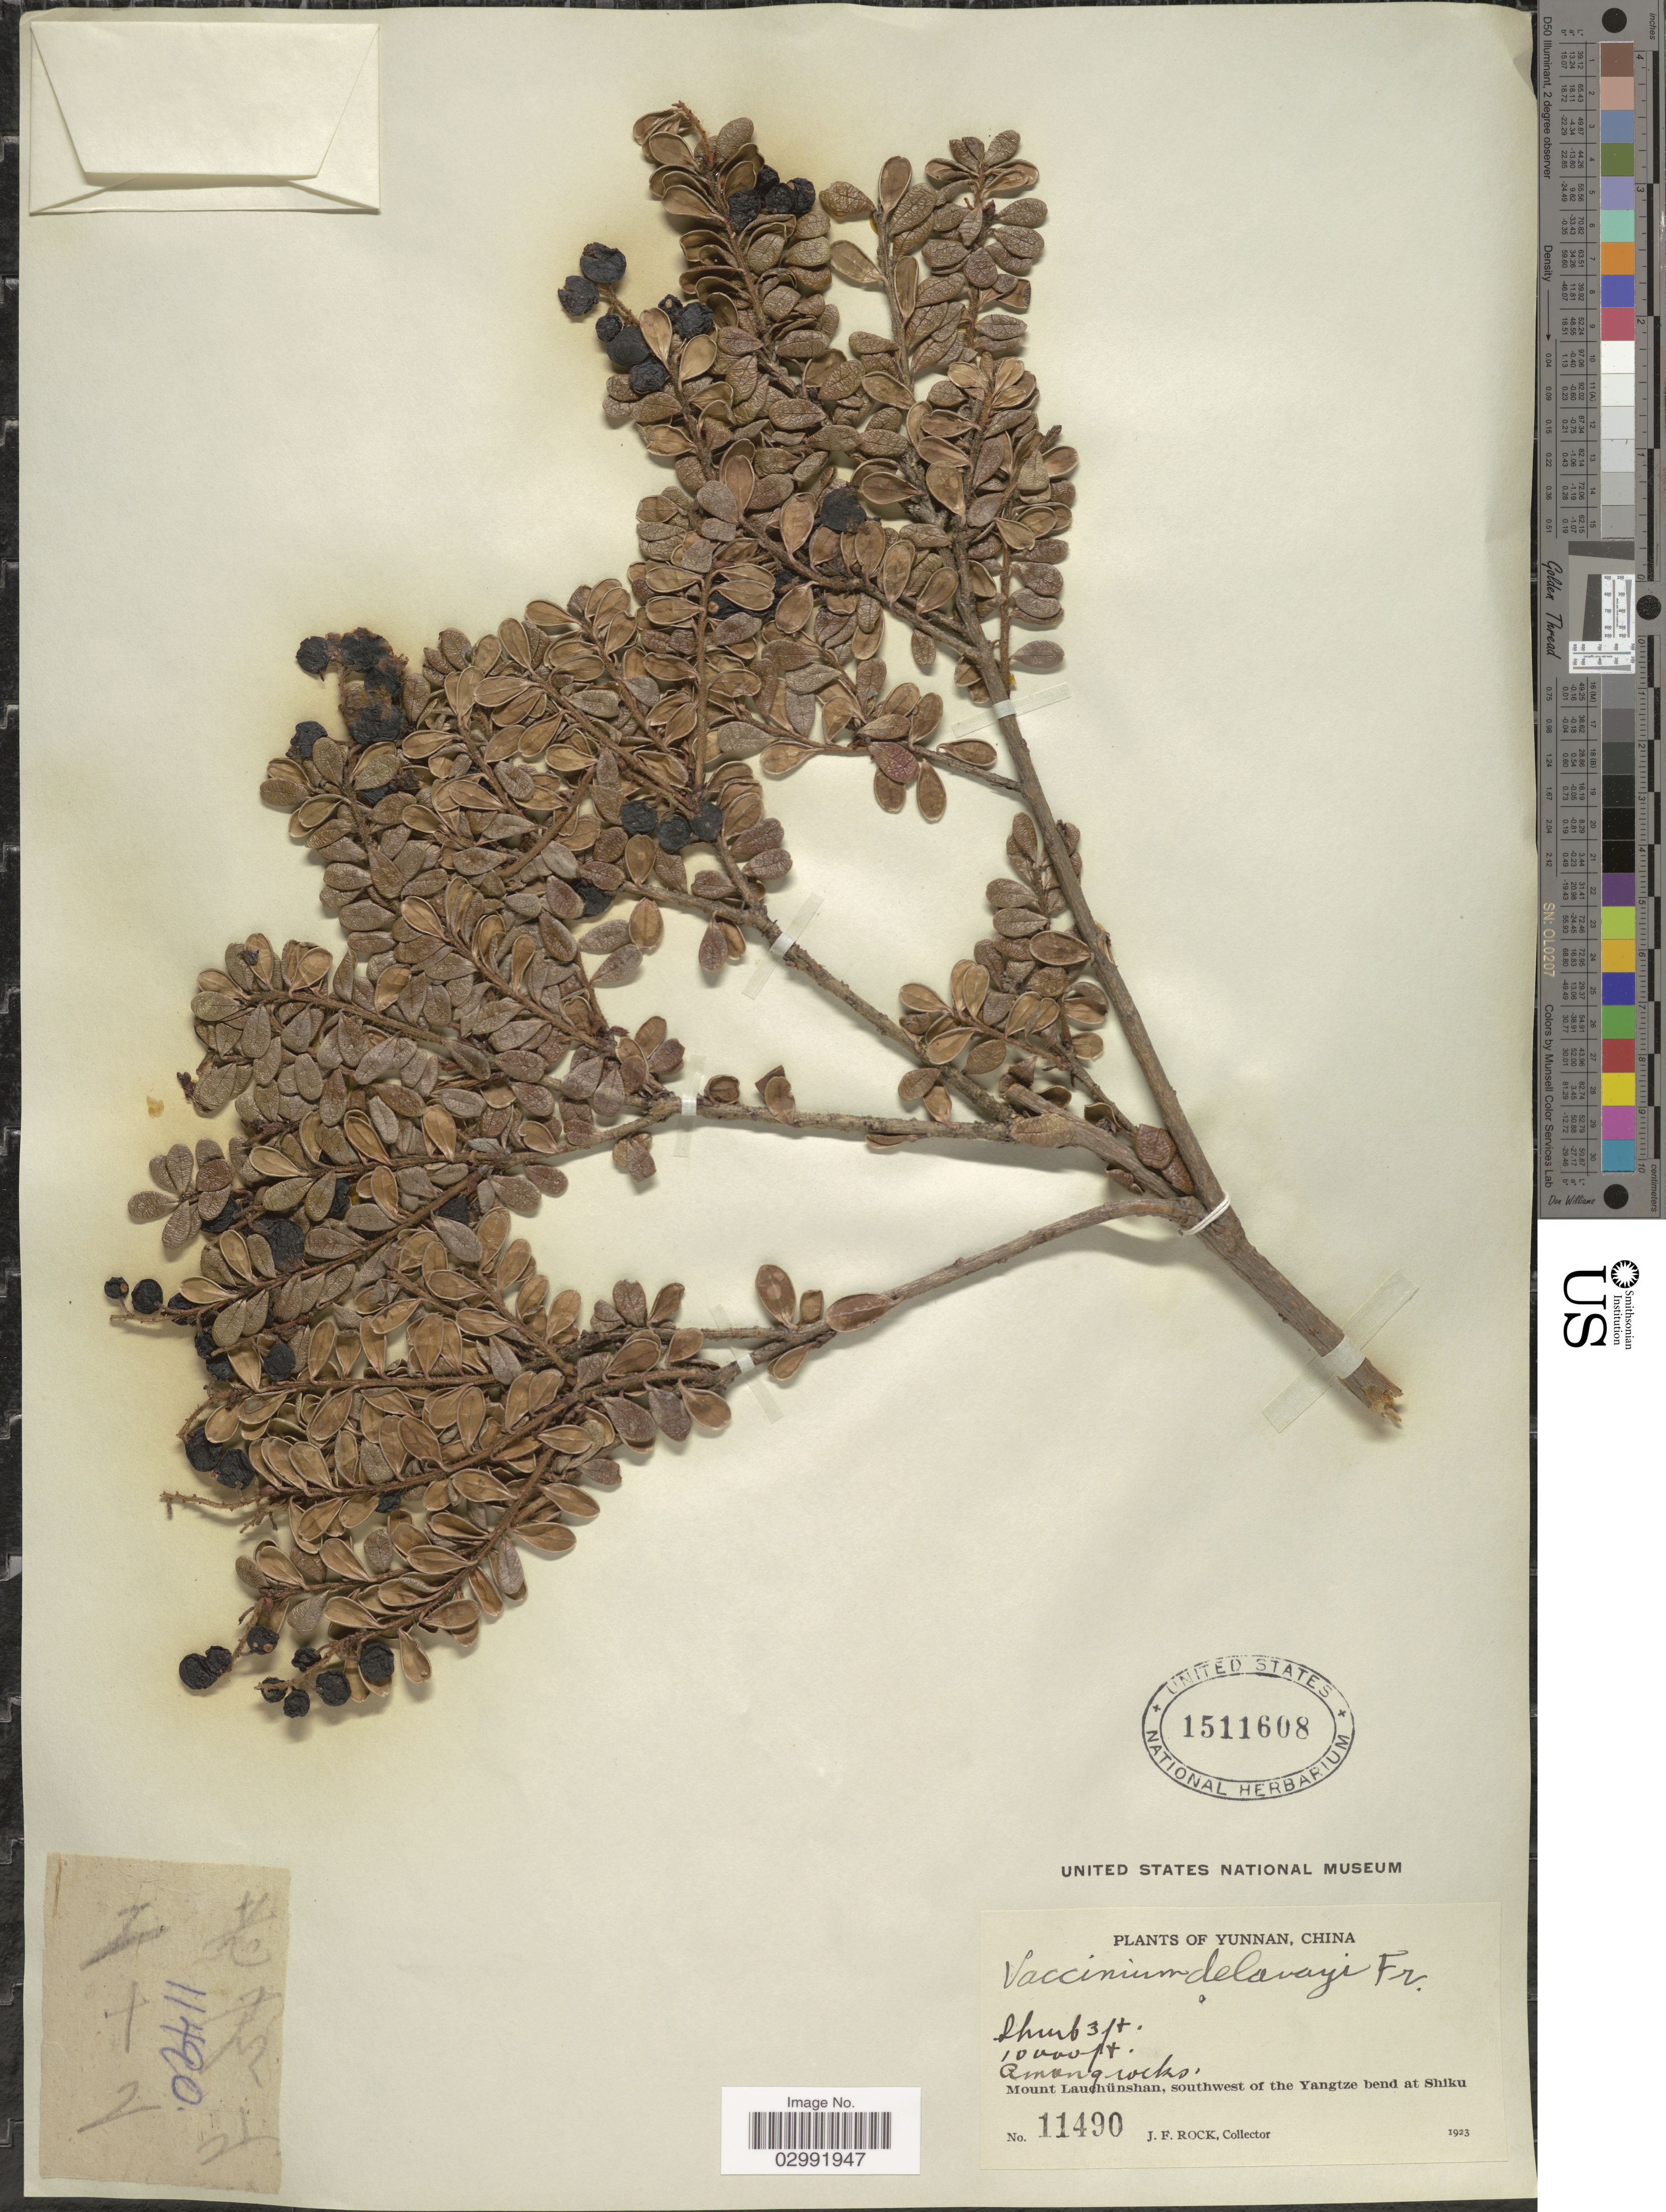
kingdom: Plantae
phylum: Tracheophyta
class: Magnoliopsida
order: Ericales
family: Ericaceae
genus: Vaccinium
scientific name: Vaccinium delavayi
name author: Franch.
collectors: J. Rock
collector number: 11490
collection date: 1923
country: China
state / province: Yunnan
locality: Mount Lauchüshan, southwest of the Yangtze bend at Shiku.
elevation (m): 3048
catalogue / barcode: US 1511608